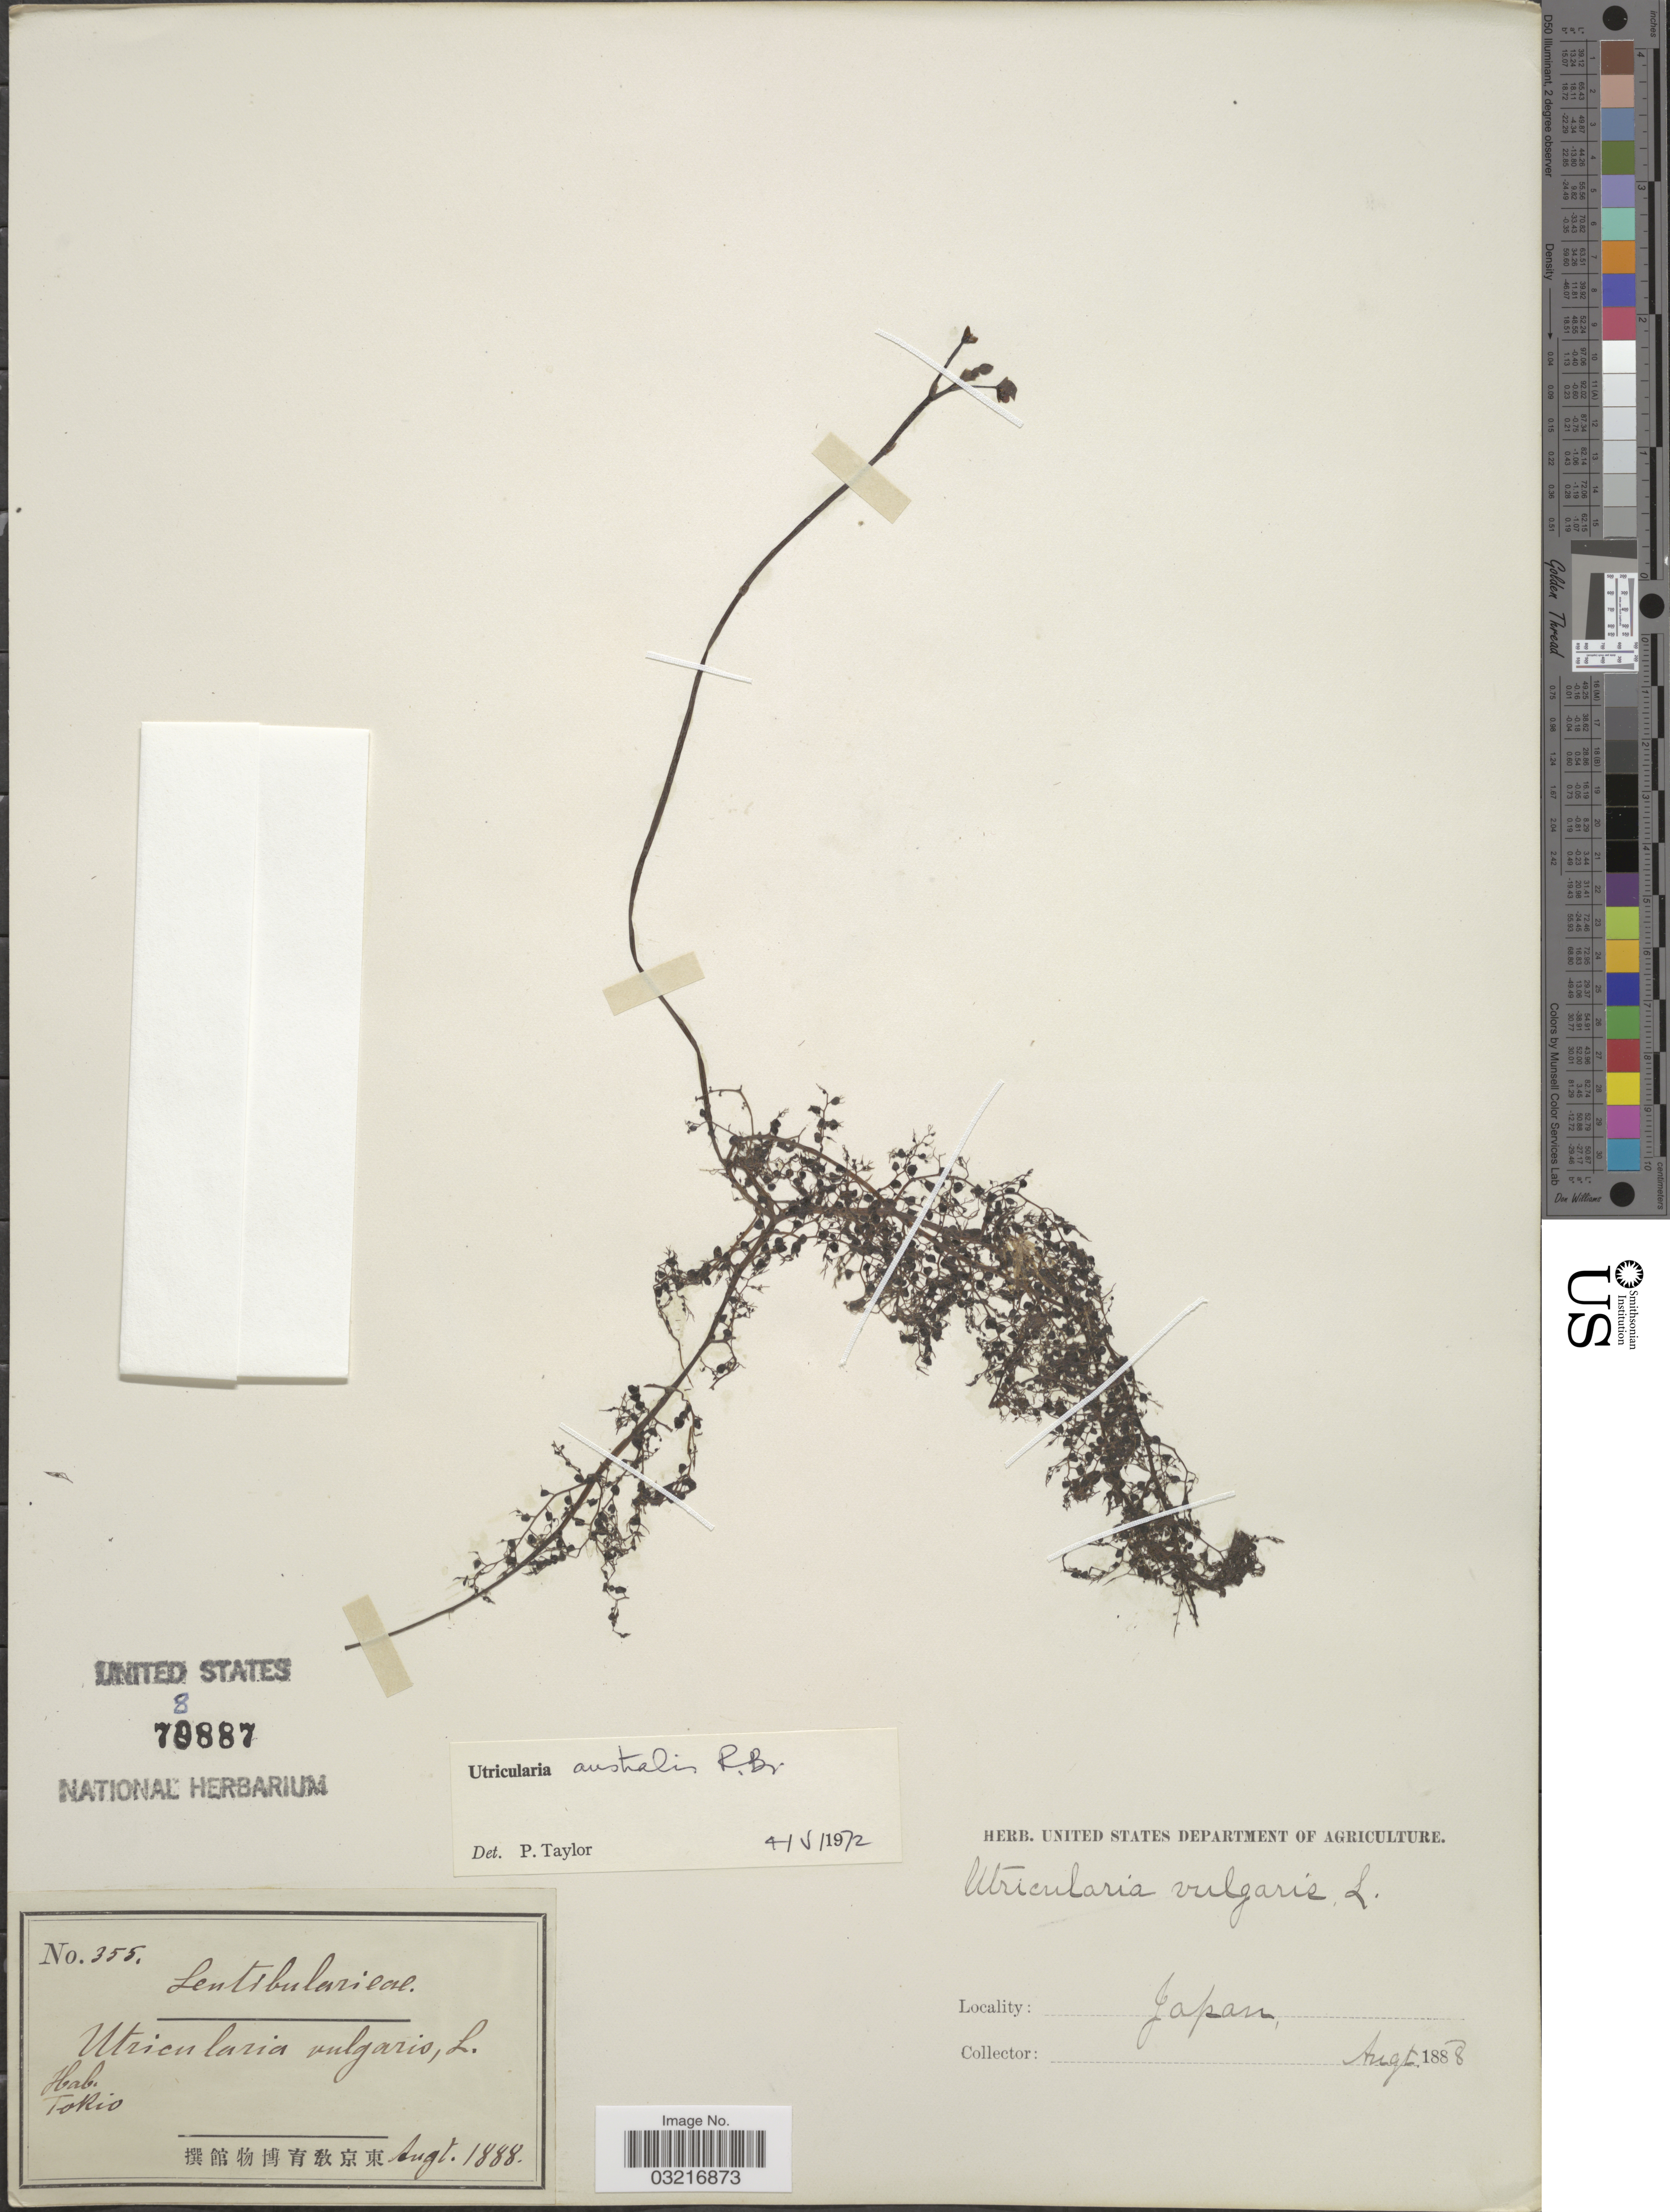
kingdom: Plantae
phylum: Tracheophyta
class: Magnoliopsida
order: Lamiales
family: Lentibulariaceae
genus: Utricularia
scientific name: Utricularia australis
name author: R. Br.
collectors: ex herb. United States National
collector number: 355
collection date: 1888-08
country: Japan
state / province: Tokyo, Federal City of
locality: Tokio.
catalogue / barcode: US 78887